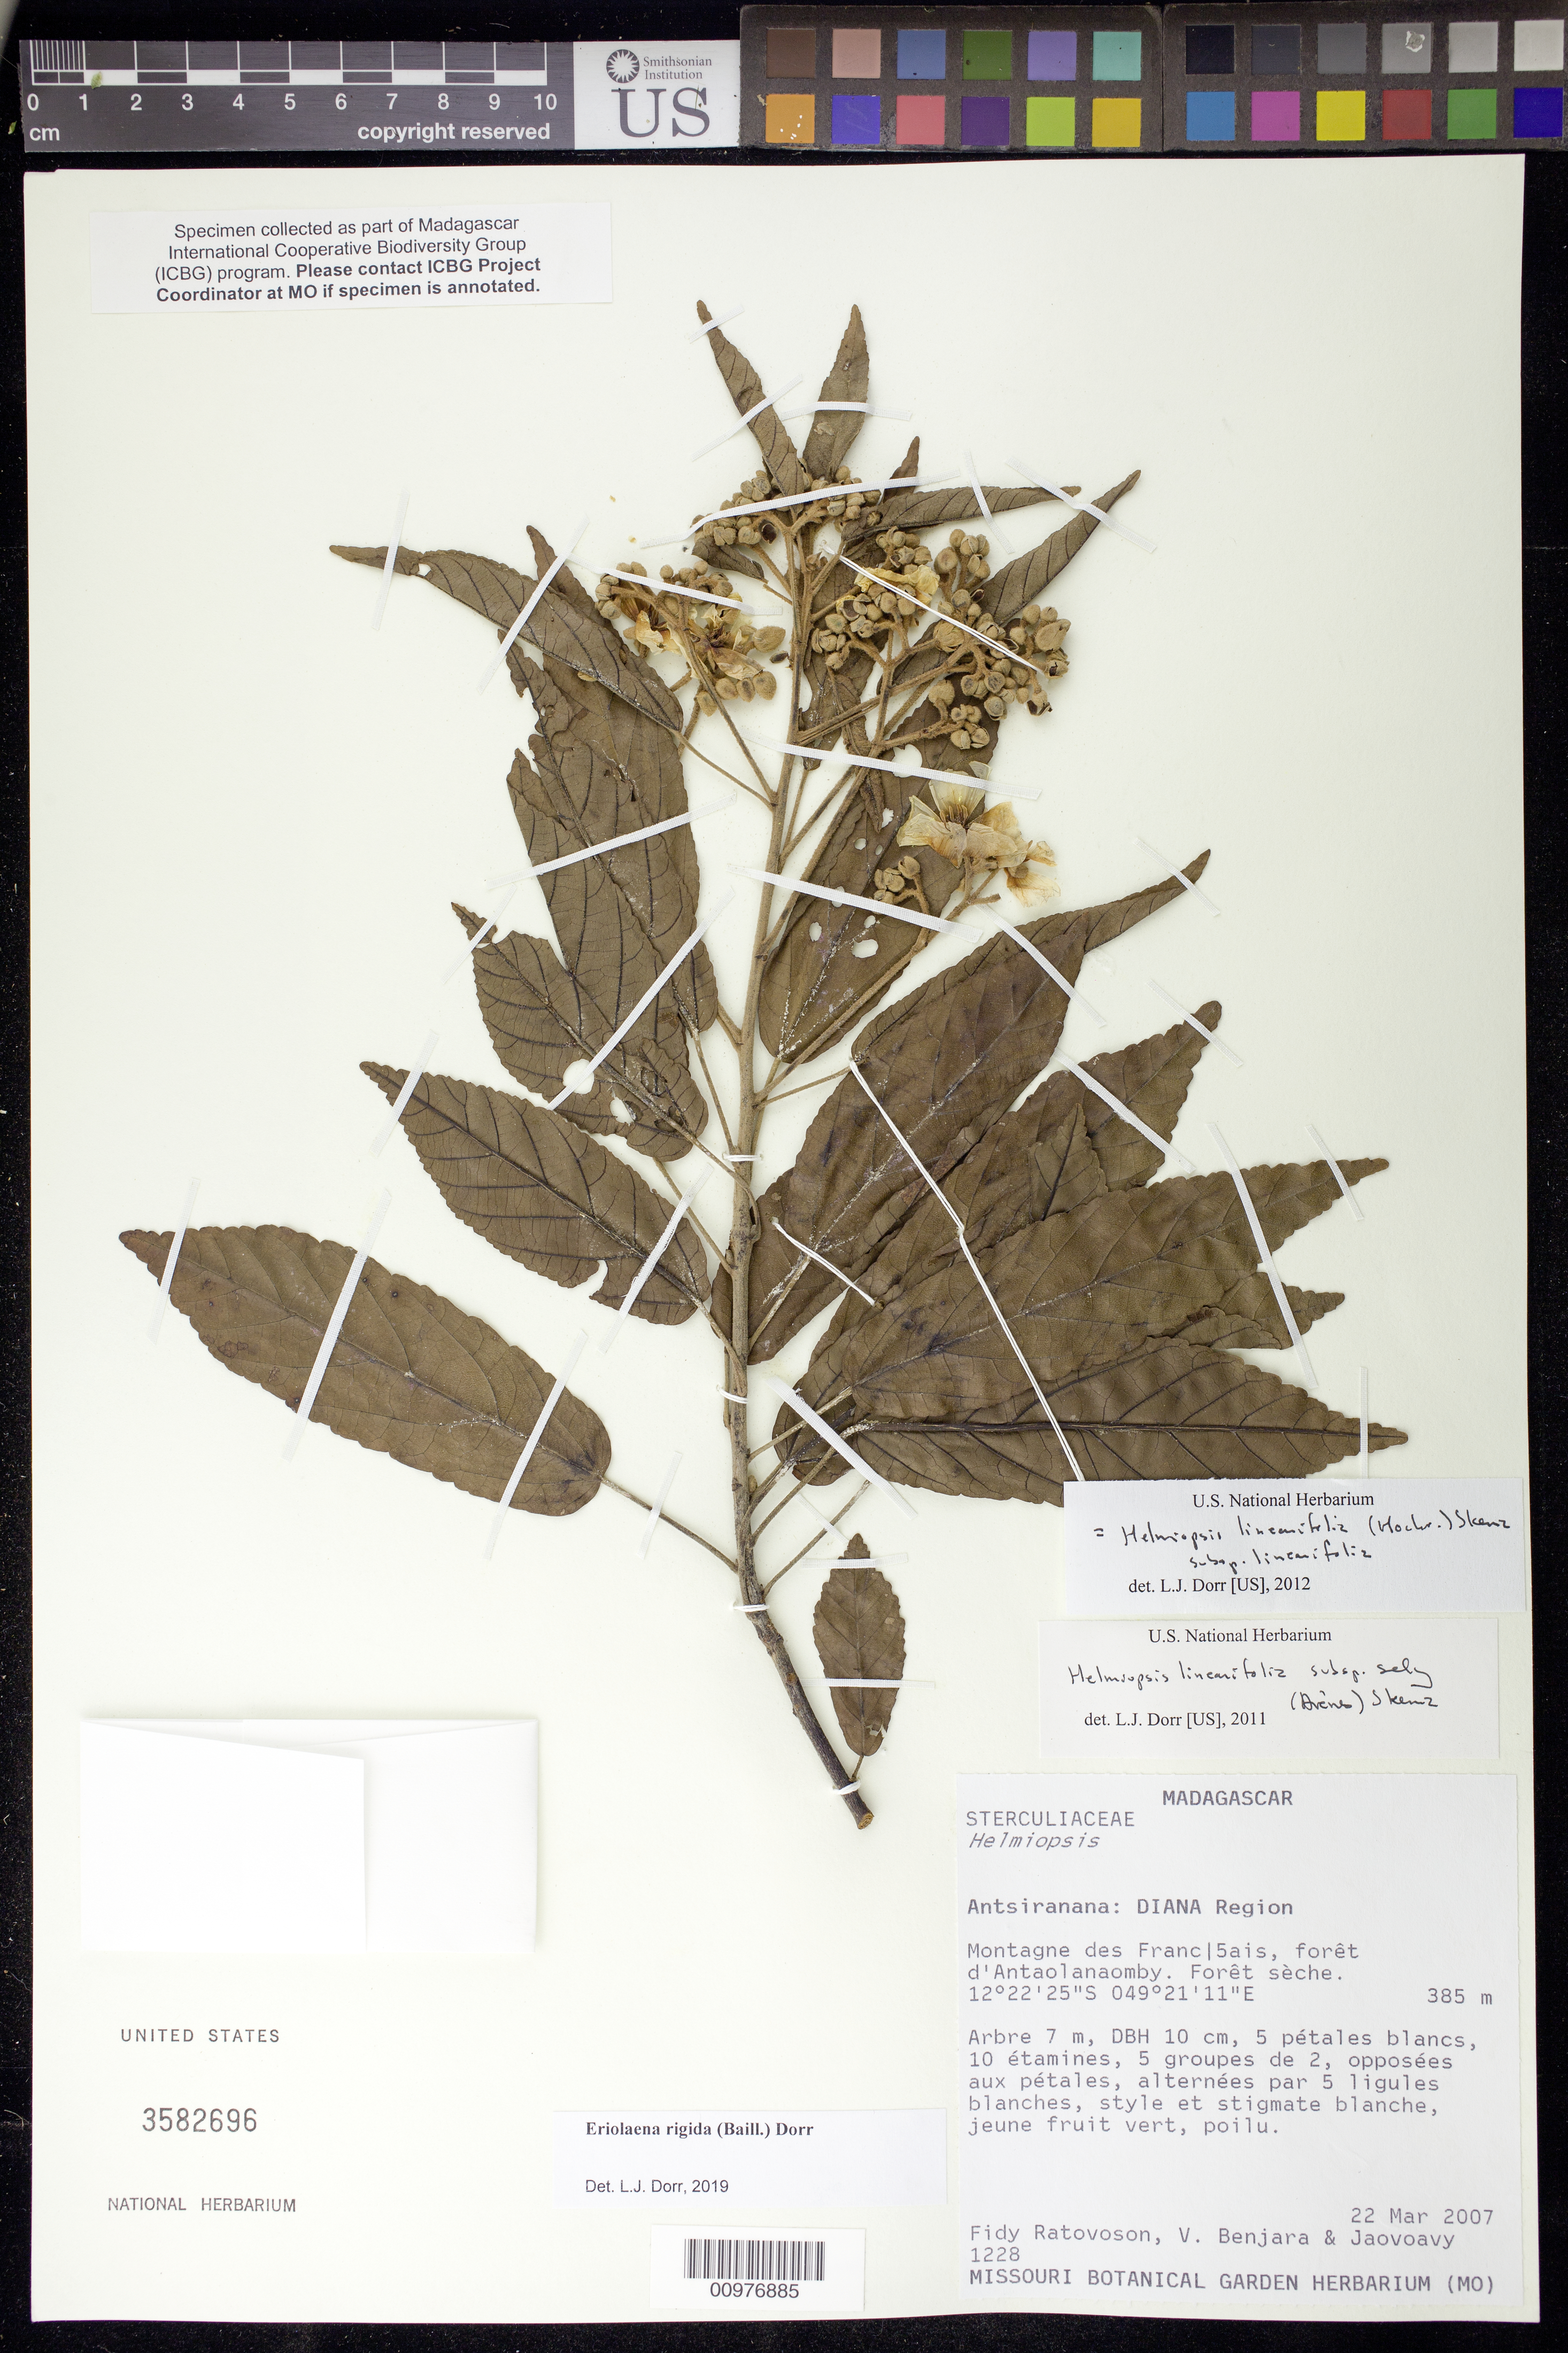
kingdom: Plantae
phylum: Tracheophyta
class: Magnoliopsida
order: Malvales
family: Malvaceae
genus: Eriolaena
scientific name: Eriolaena rigida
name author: (Baill.) Dorr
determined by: Dorr, L. J., (BOT), Smithsonian Institution - National Museum of Natural History (UNITED STATES)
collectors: R. Randrianaivo et al.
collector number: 1228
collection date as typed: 22 Mar 2007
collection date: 2007-03-22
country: Madagascar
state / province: Diana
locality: Diana Region. Montagne des Francais, foret d'Antaolanaomby.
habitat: foret seche.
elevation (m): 385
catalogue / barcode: US 3582696